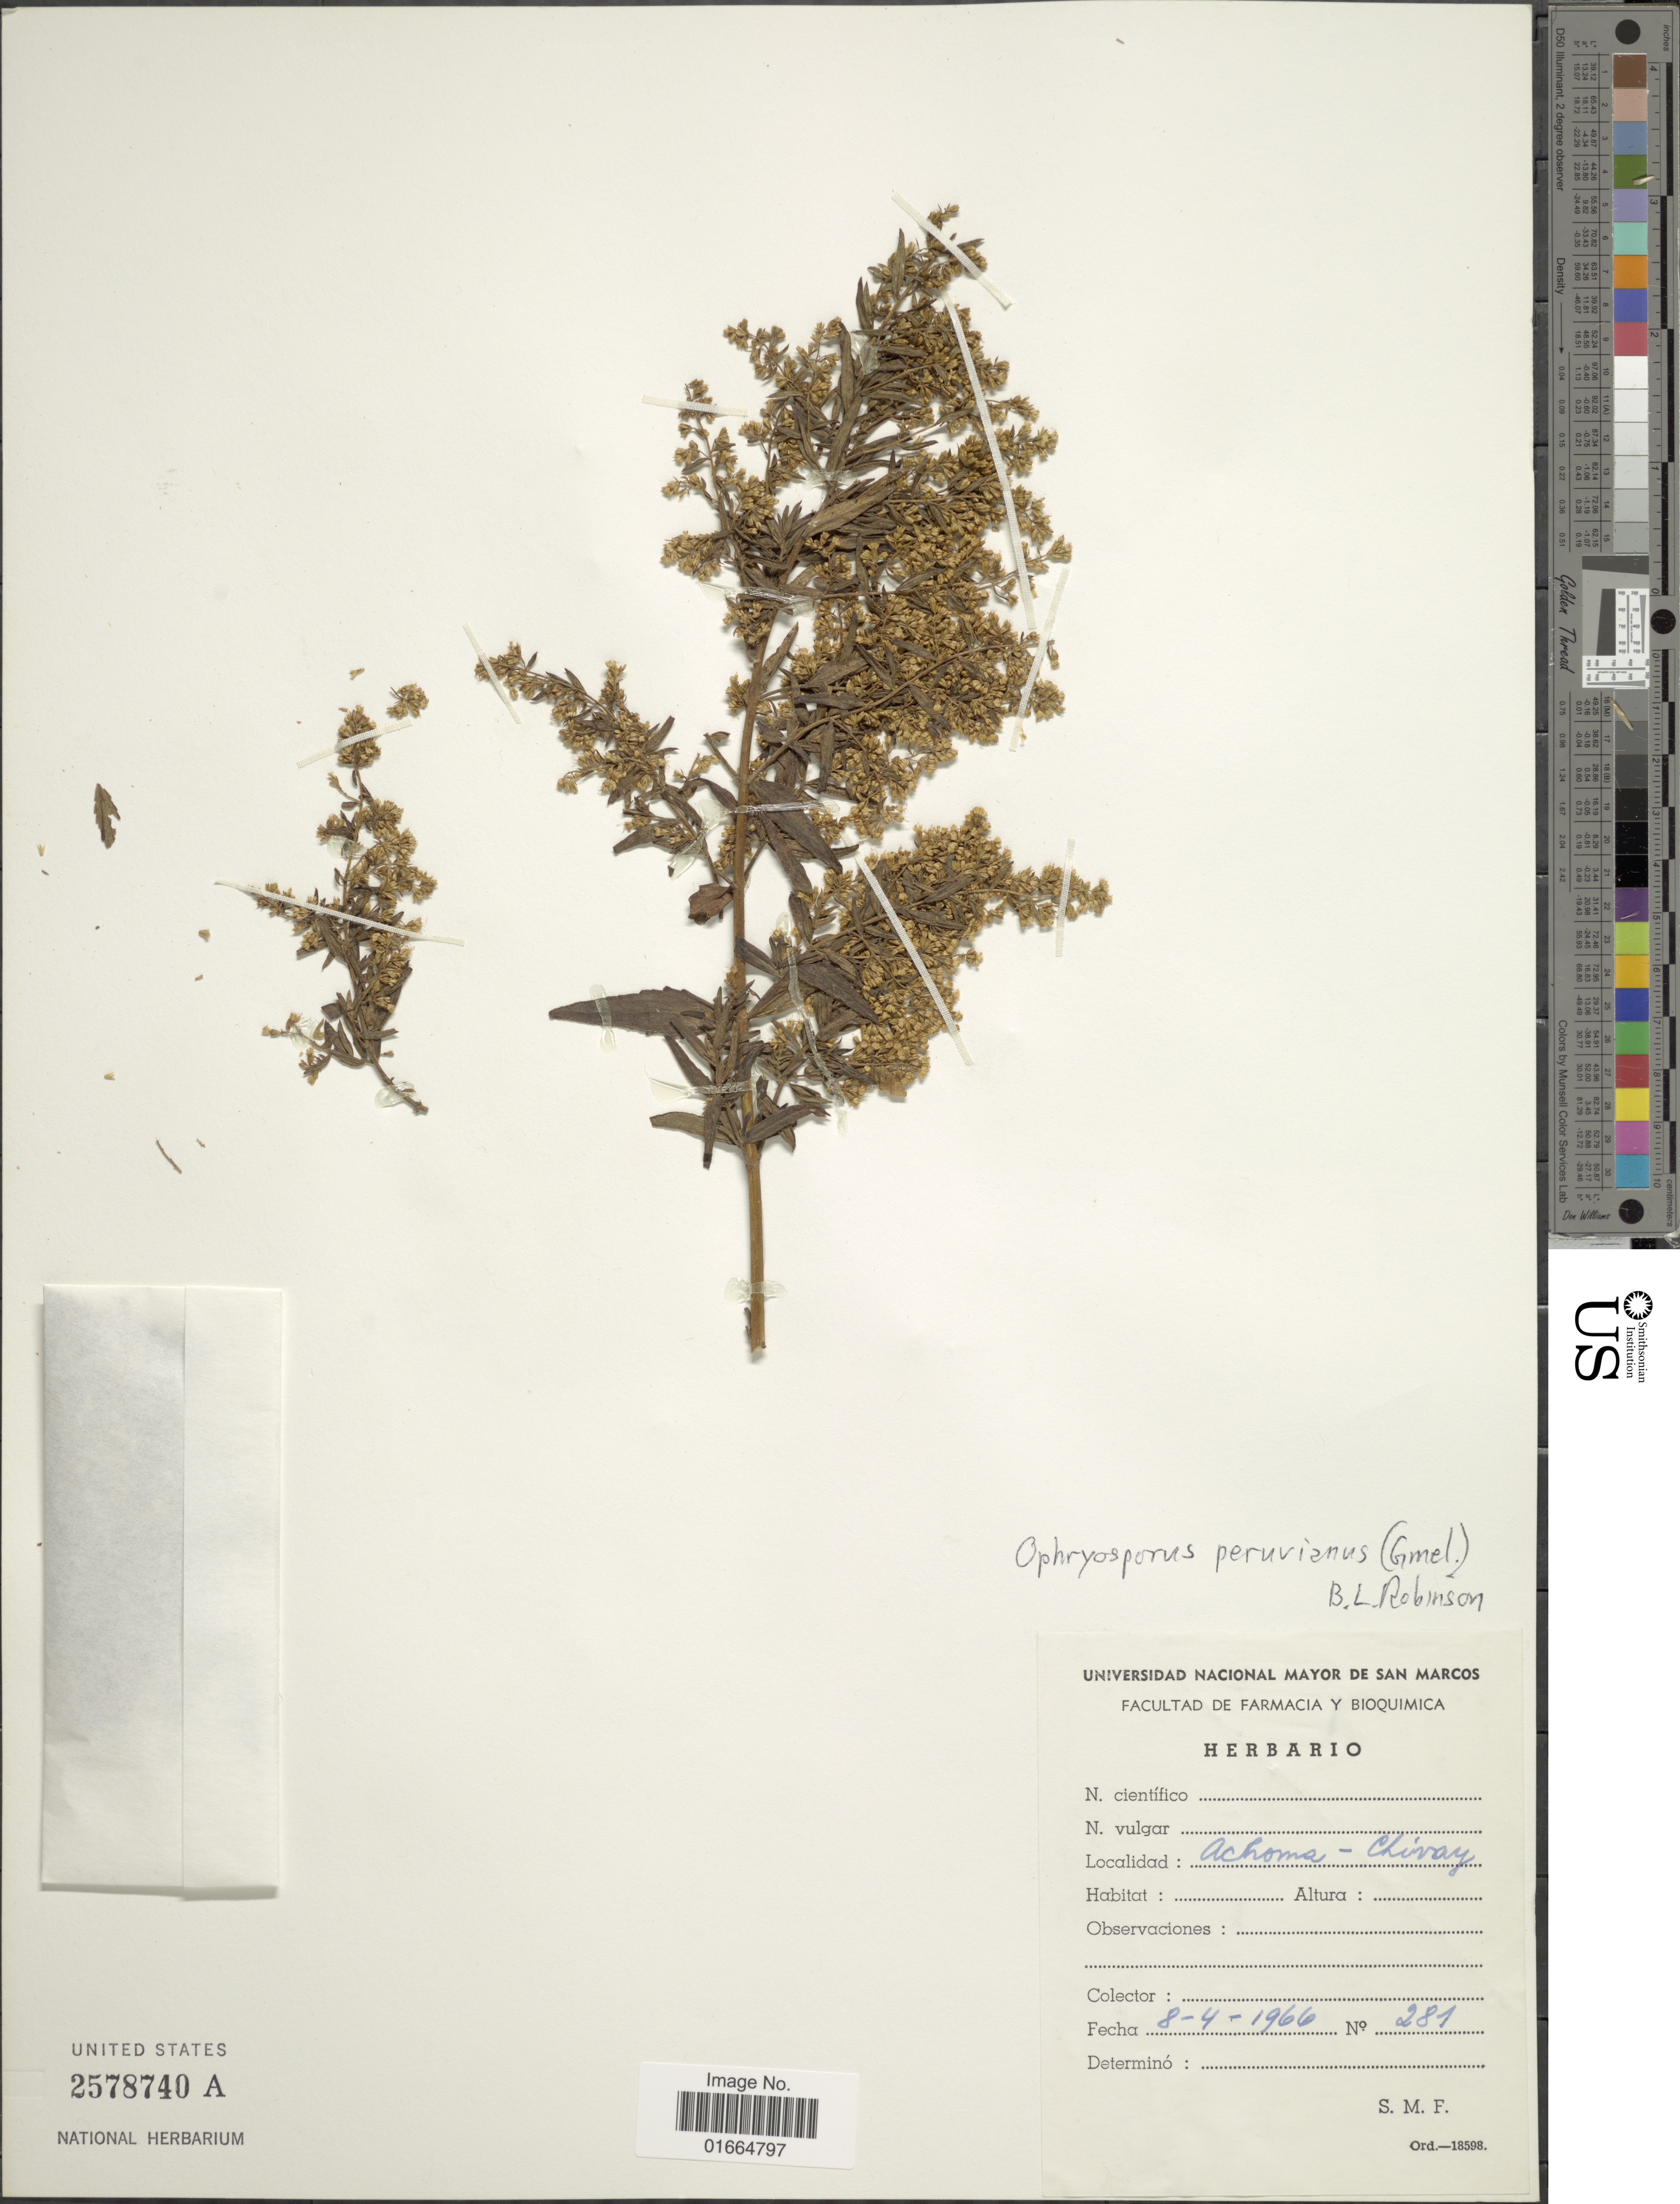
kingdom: Plantae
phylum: Tracheophyta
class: Magnoliopsida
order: Asterales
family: Asteraceae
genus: Ophryosporus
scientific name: Ophryosporus peruvianus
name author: (J.F. Gmel.) R.M. King & H. Rob.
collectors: Universidad Nacional Mayor de San Marcos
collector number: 281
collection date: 1966-04-08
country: Peru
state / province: Arequipa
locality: Achoma - Chivay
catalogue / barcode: US 2578740A